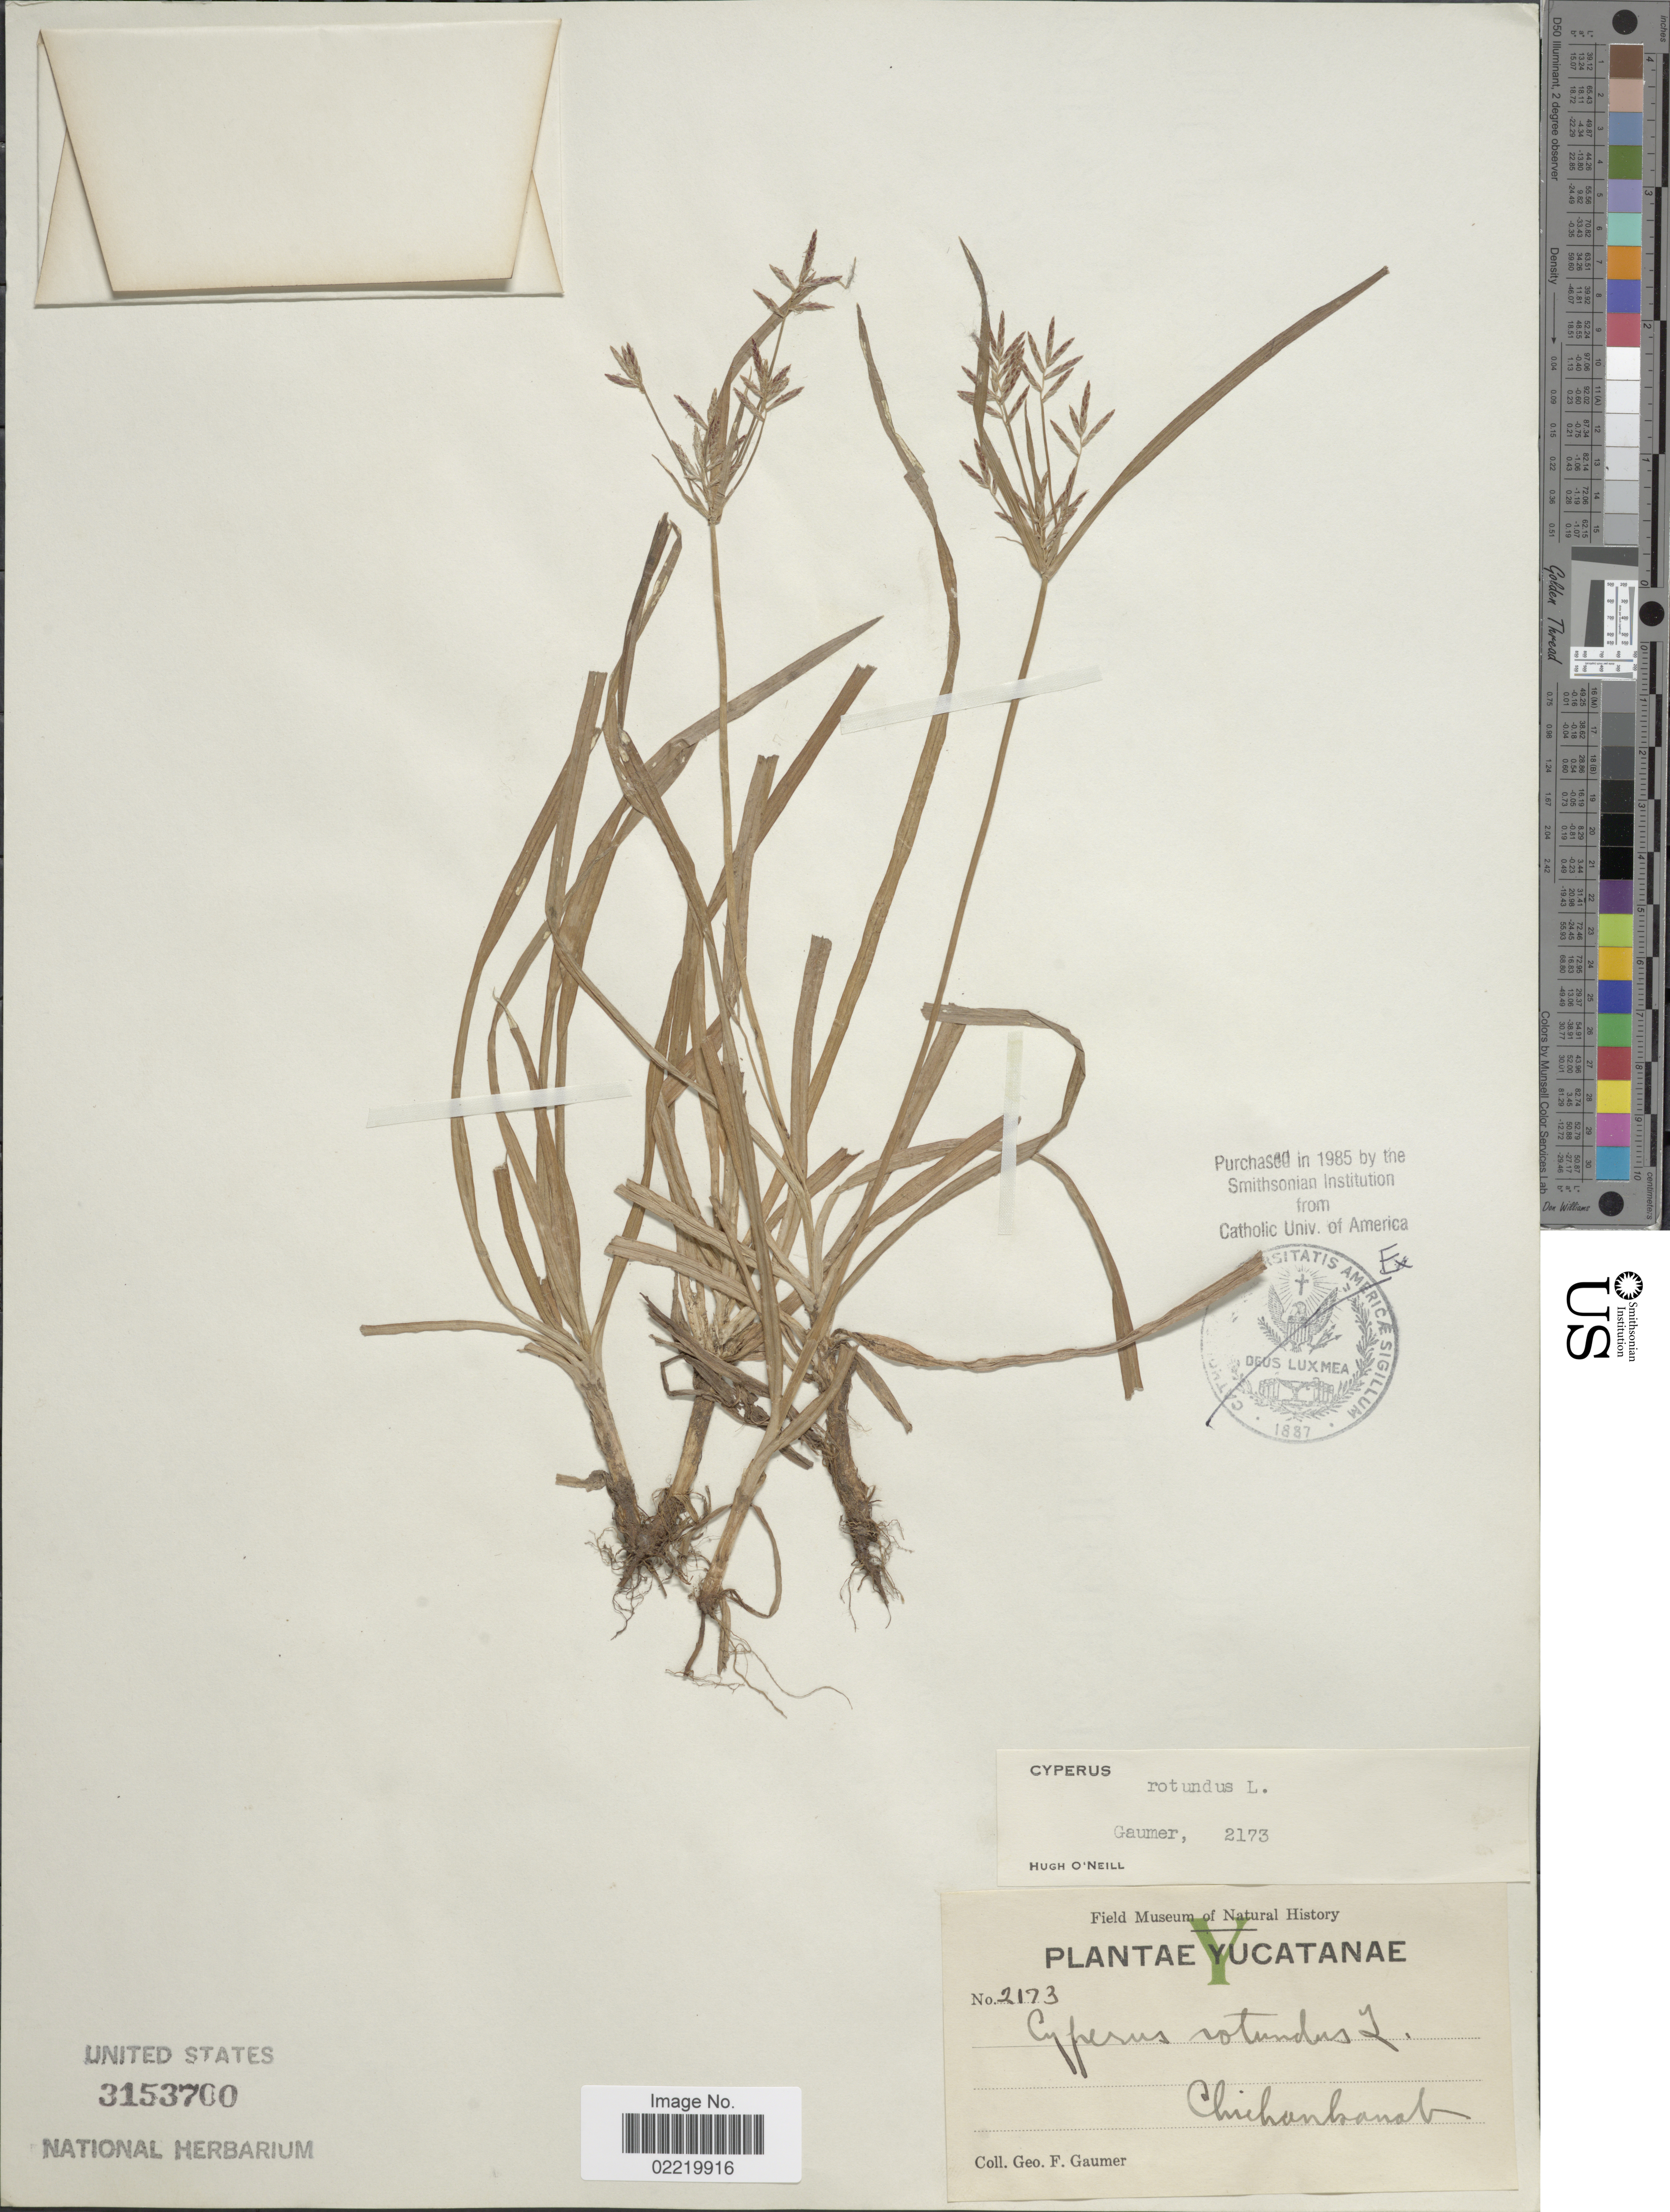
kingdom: Plantae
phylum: Tracheophyta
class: Liliopsida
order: Poales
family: Cyperaceae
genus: Cyperus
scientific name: Cyperus rotundus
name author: L.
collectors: G. F. Gaumer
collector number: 2173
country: Mexico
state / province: Yucatán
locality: Chichankanab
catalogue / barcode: US 3153700